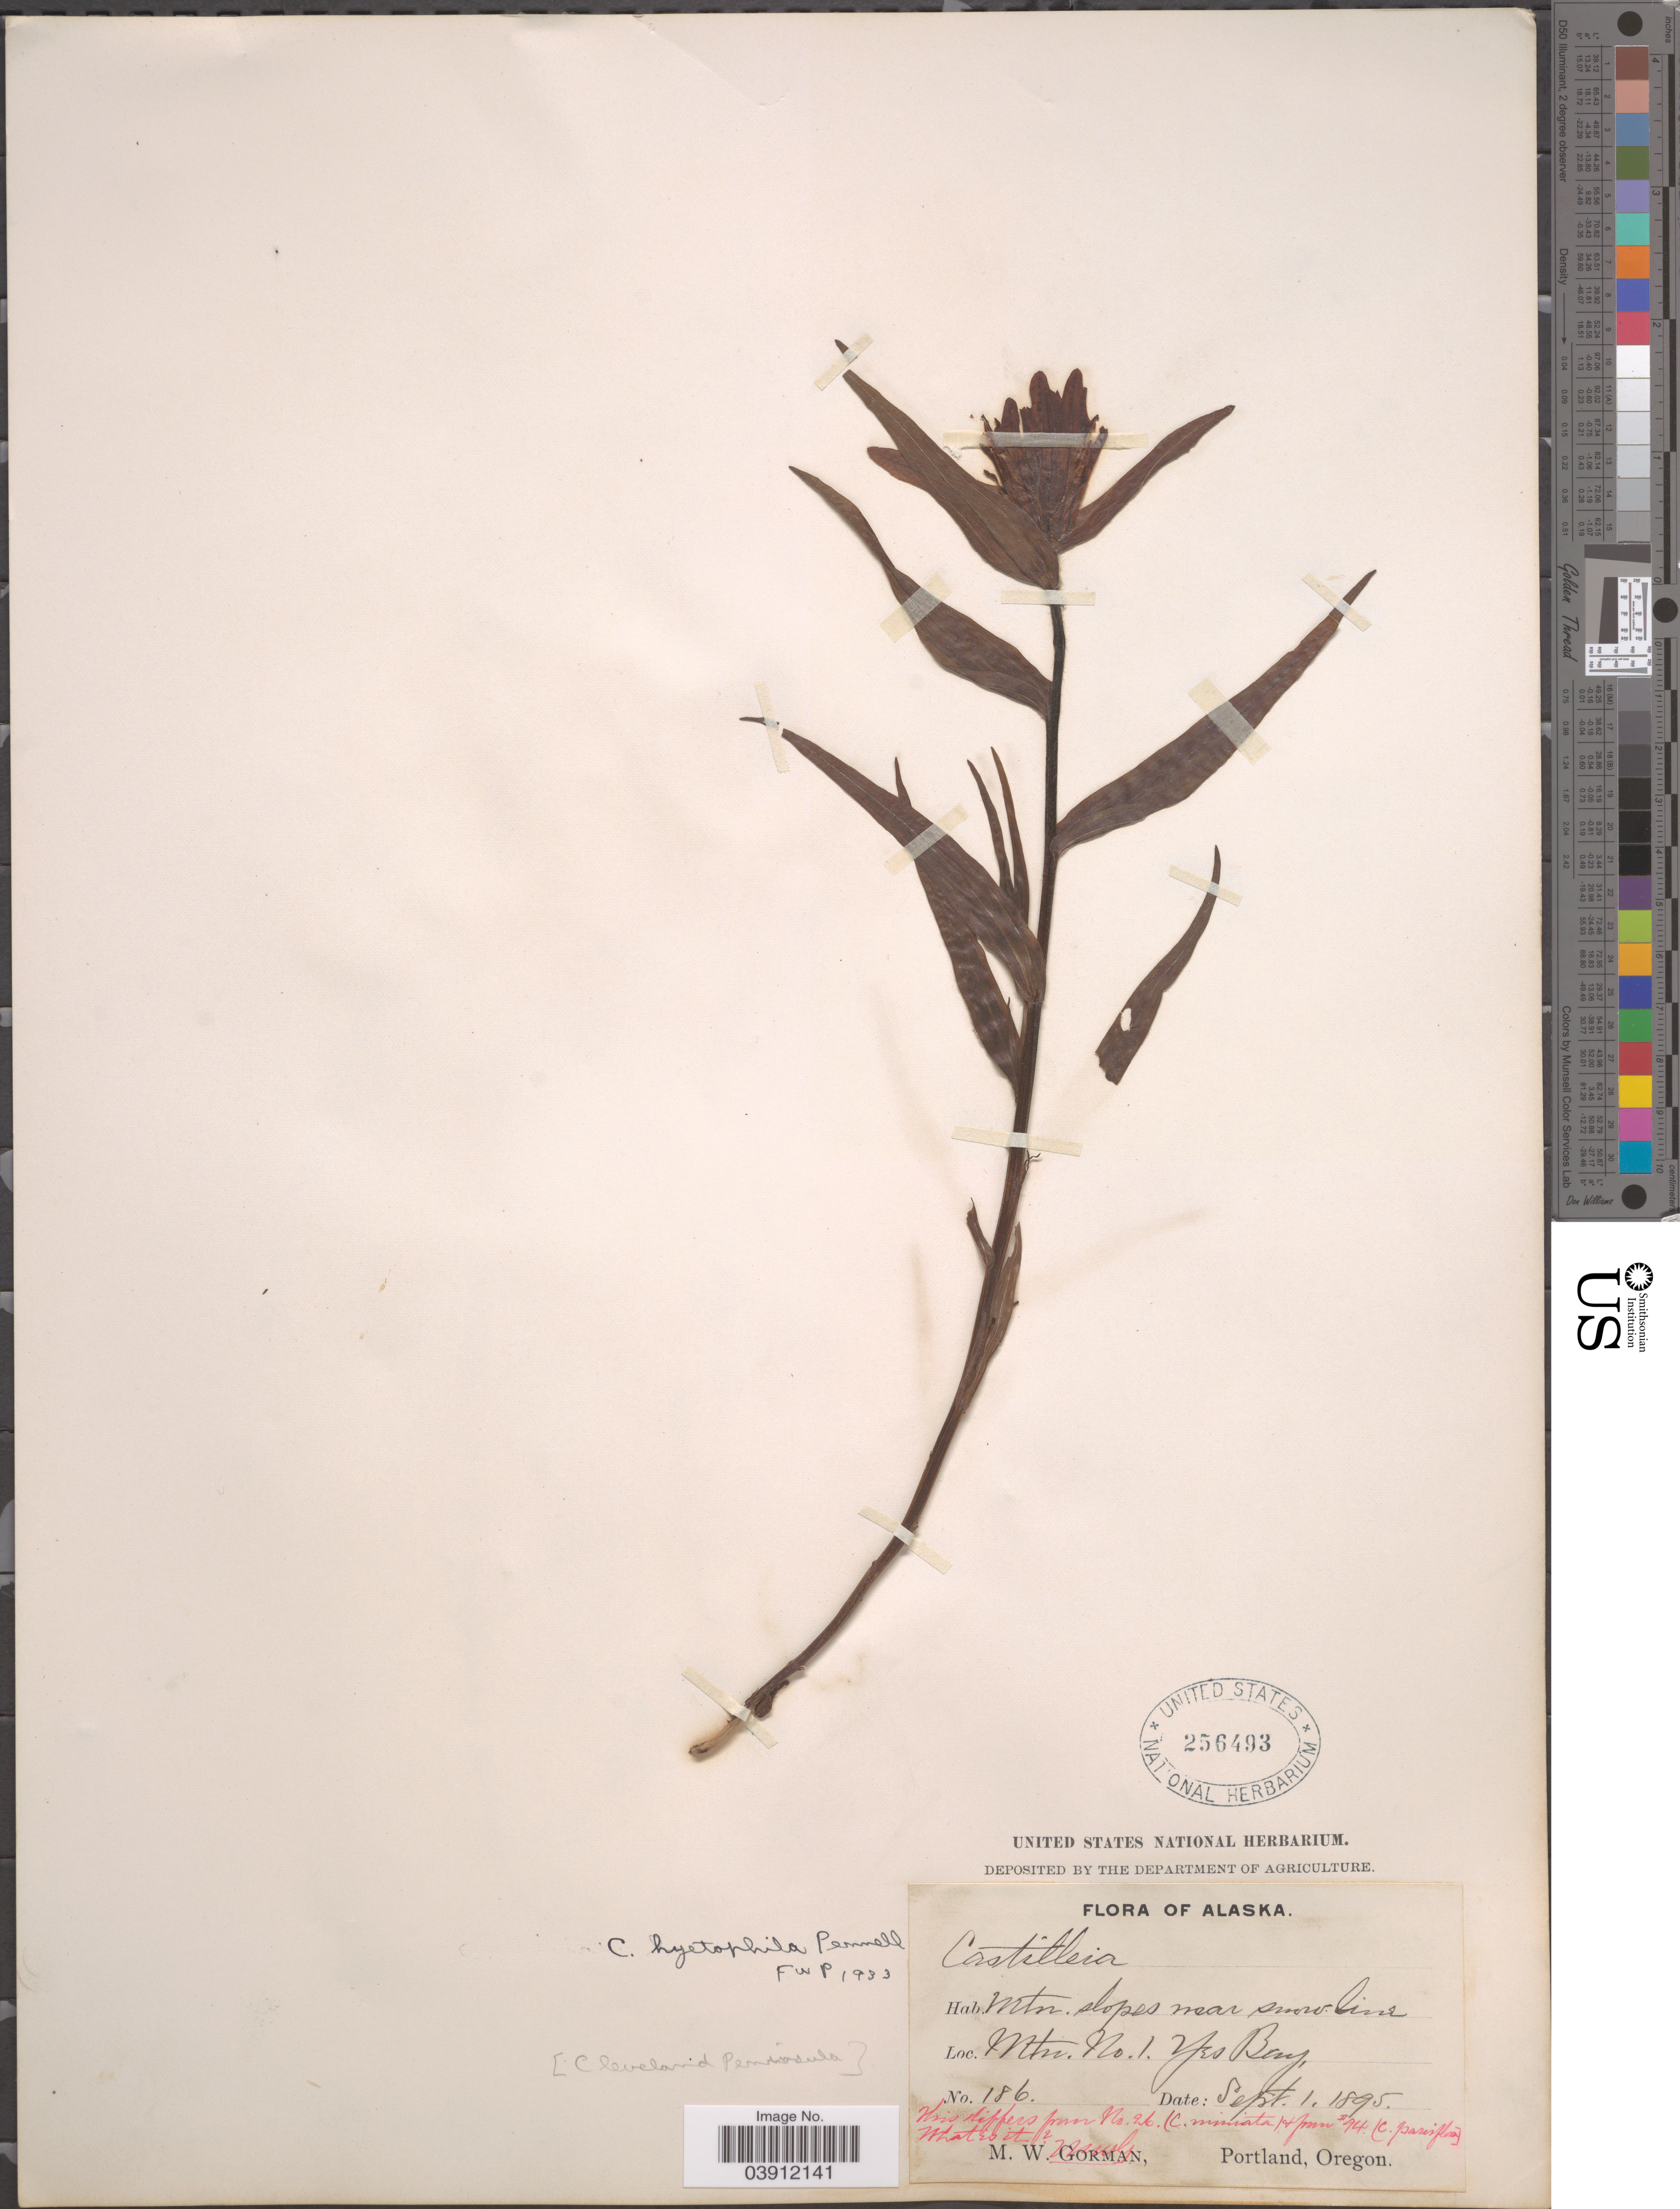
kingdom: Plantae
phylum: Tracheophyta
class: Magnoliopsida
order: Lamiales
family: Orobanchaceae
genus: Castilleja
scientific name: Castilleja hyetophila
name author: Pennell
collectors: M. W. Gorman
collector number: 186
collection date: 1895-09-01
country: United States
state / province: Alaska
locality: Mtn. slopes near snow line. Mtn. No. 1. Yes Bay.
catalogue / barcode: US 256493